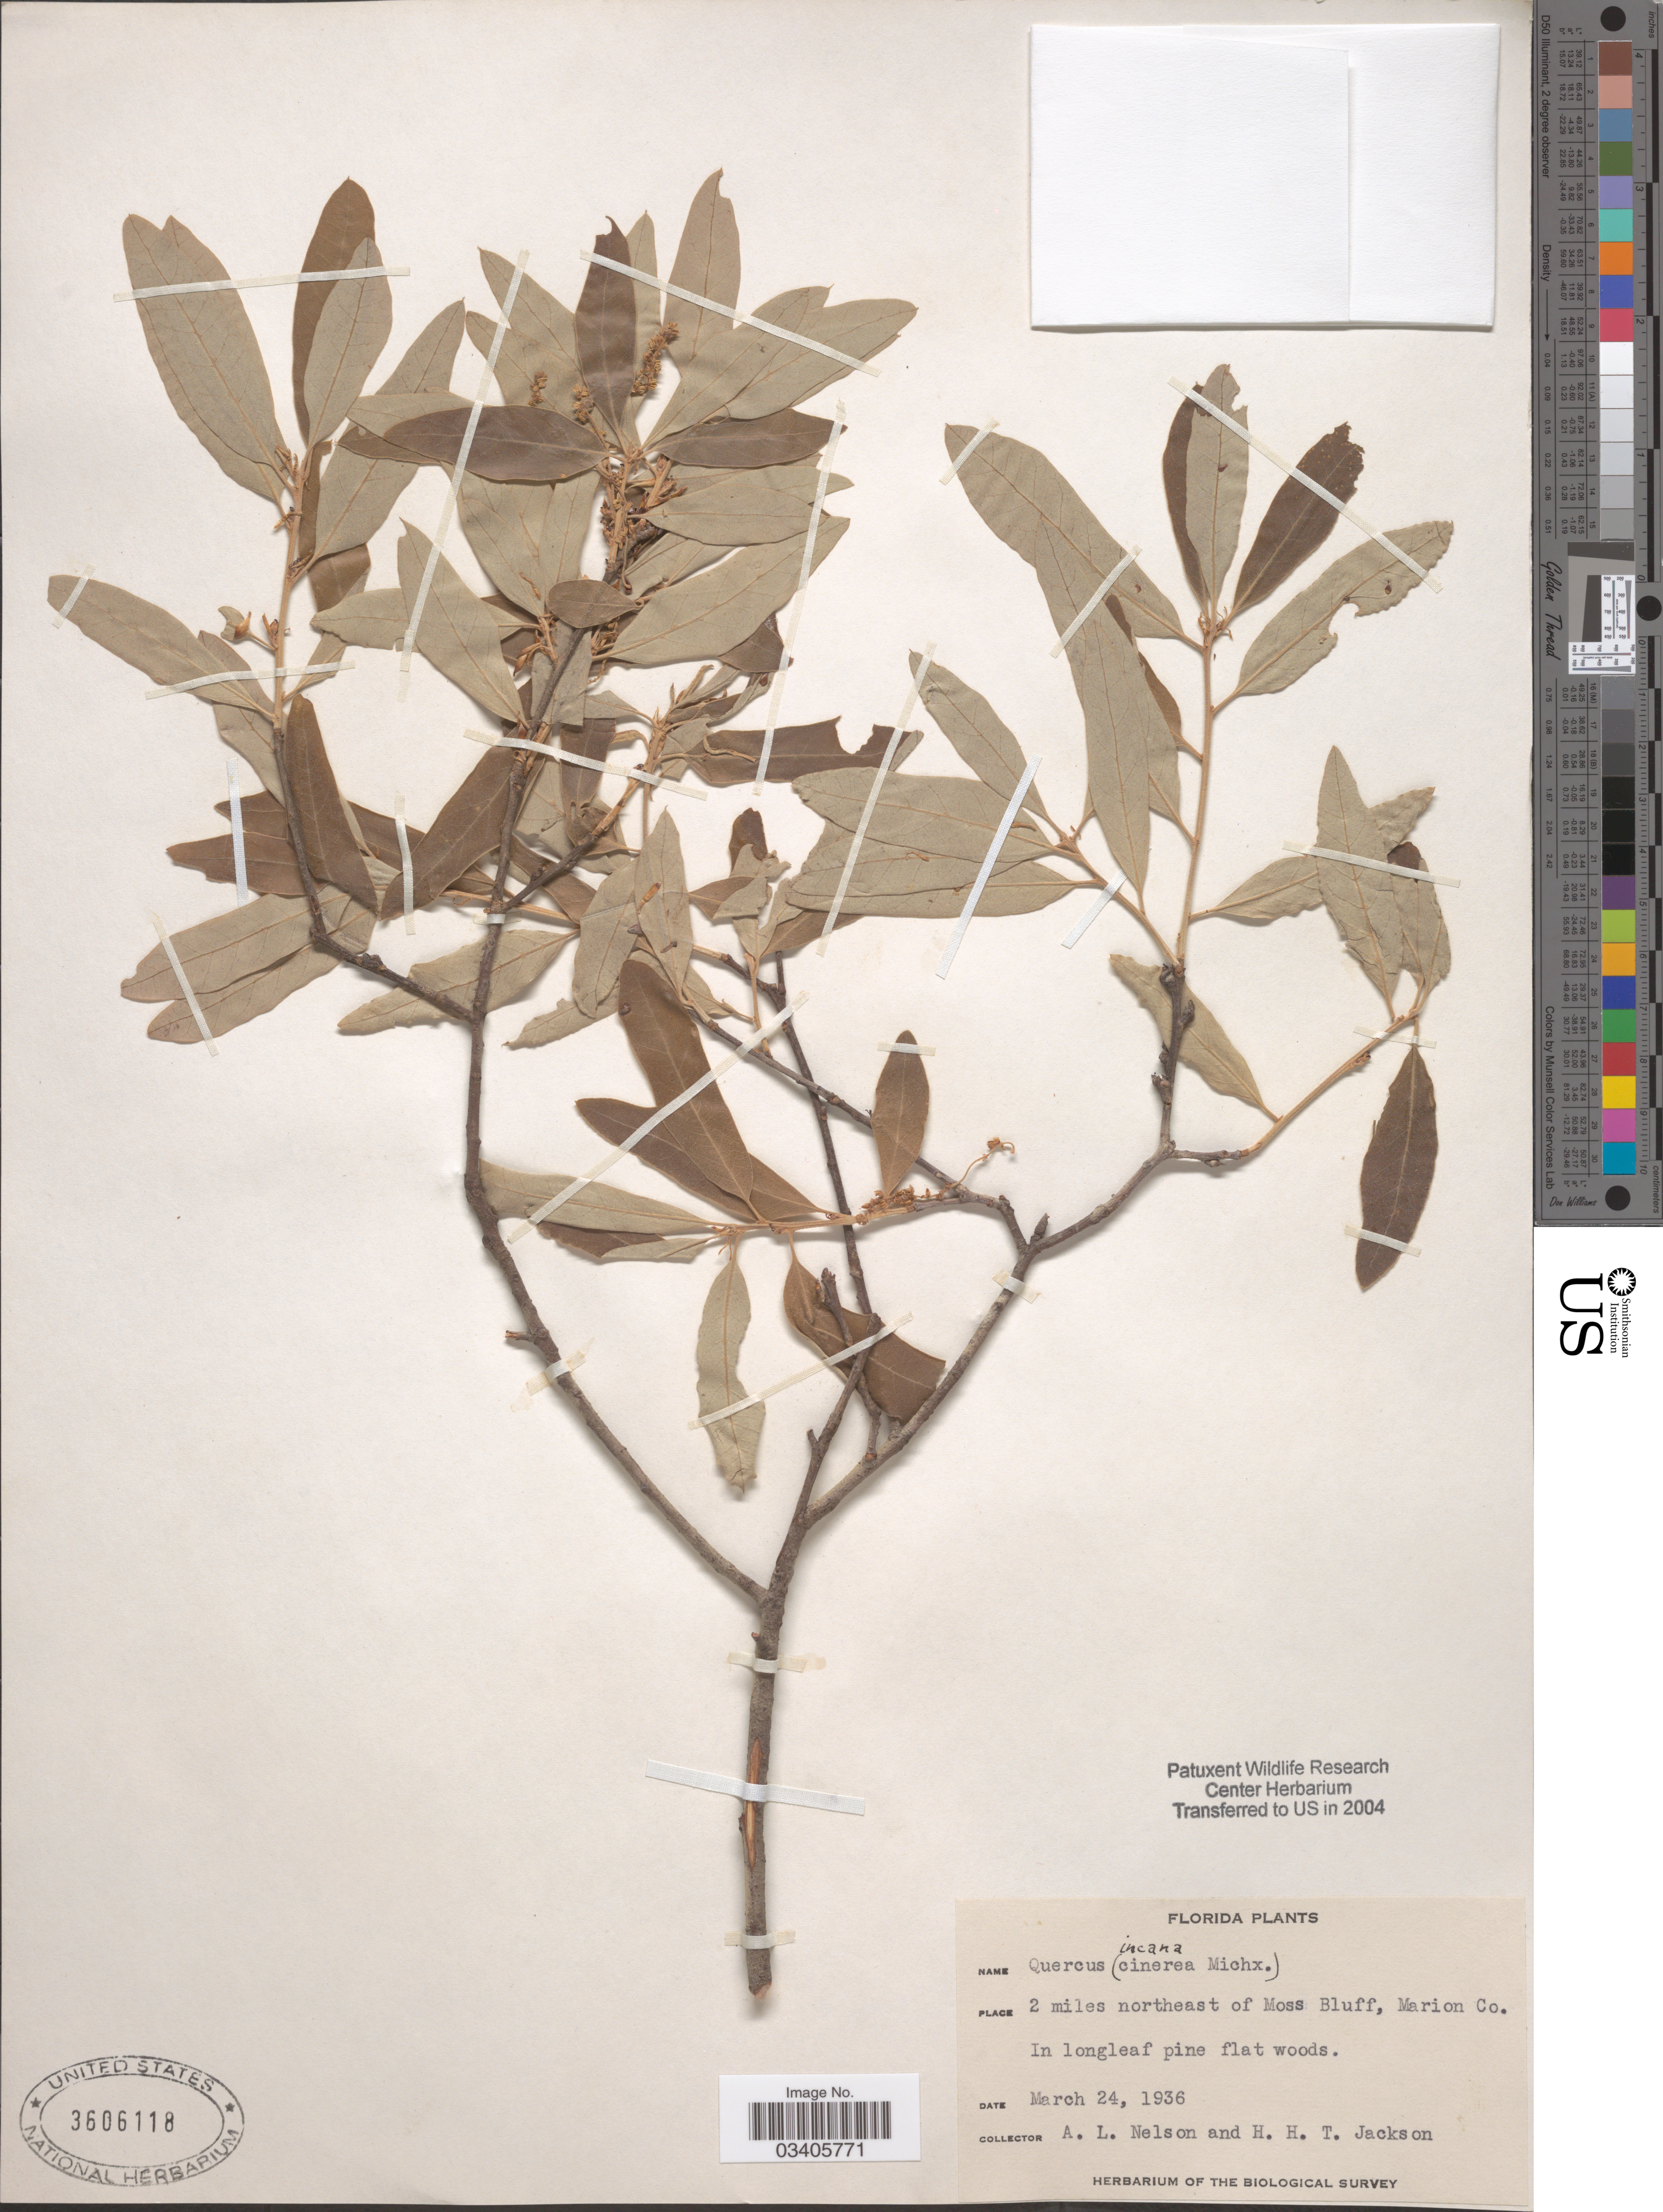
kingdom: Plantae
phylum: Tracheophyta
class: Magnoliopsida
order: Fagales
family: Fagaceae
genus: Quercus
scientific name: Quercus incana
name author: W. Bartram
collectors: A. L. Nelson & H. Jackson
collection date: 1936-03-24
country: United States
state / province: Florida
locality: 2 miles northeast of Moss Bluff, Marion Co.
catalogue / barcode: US 3606118